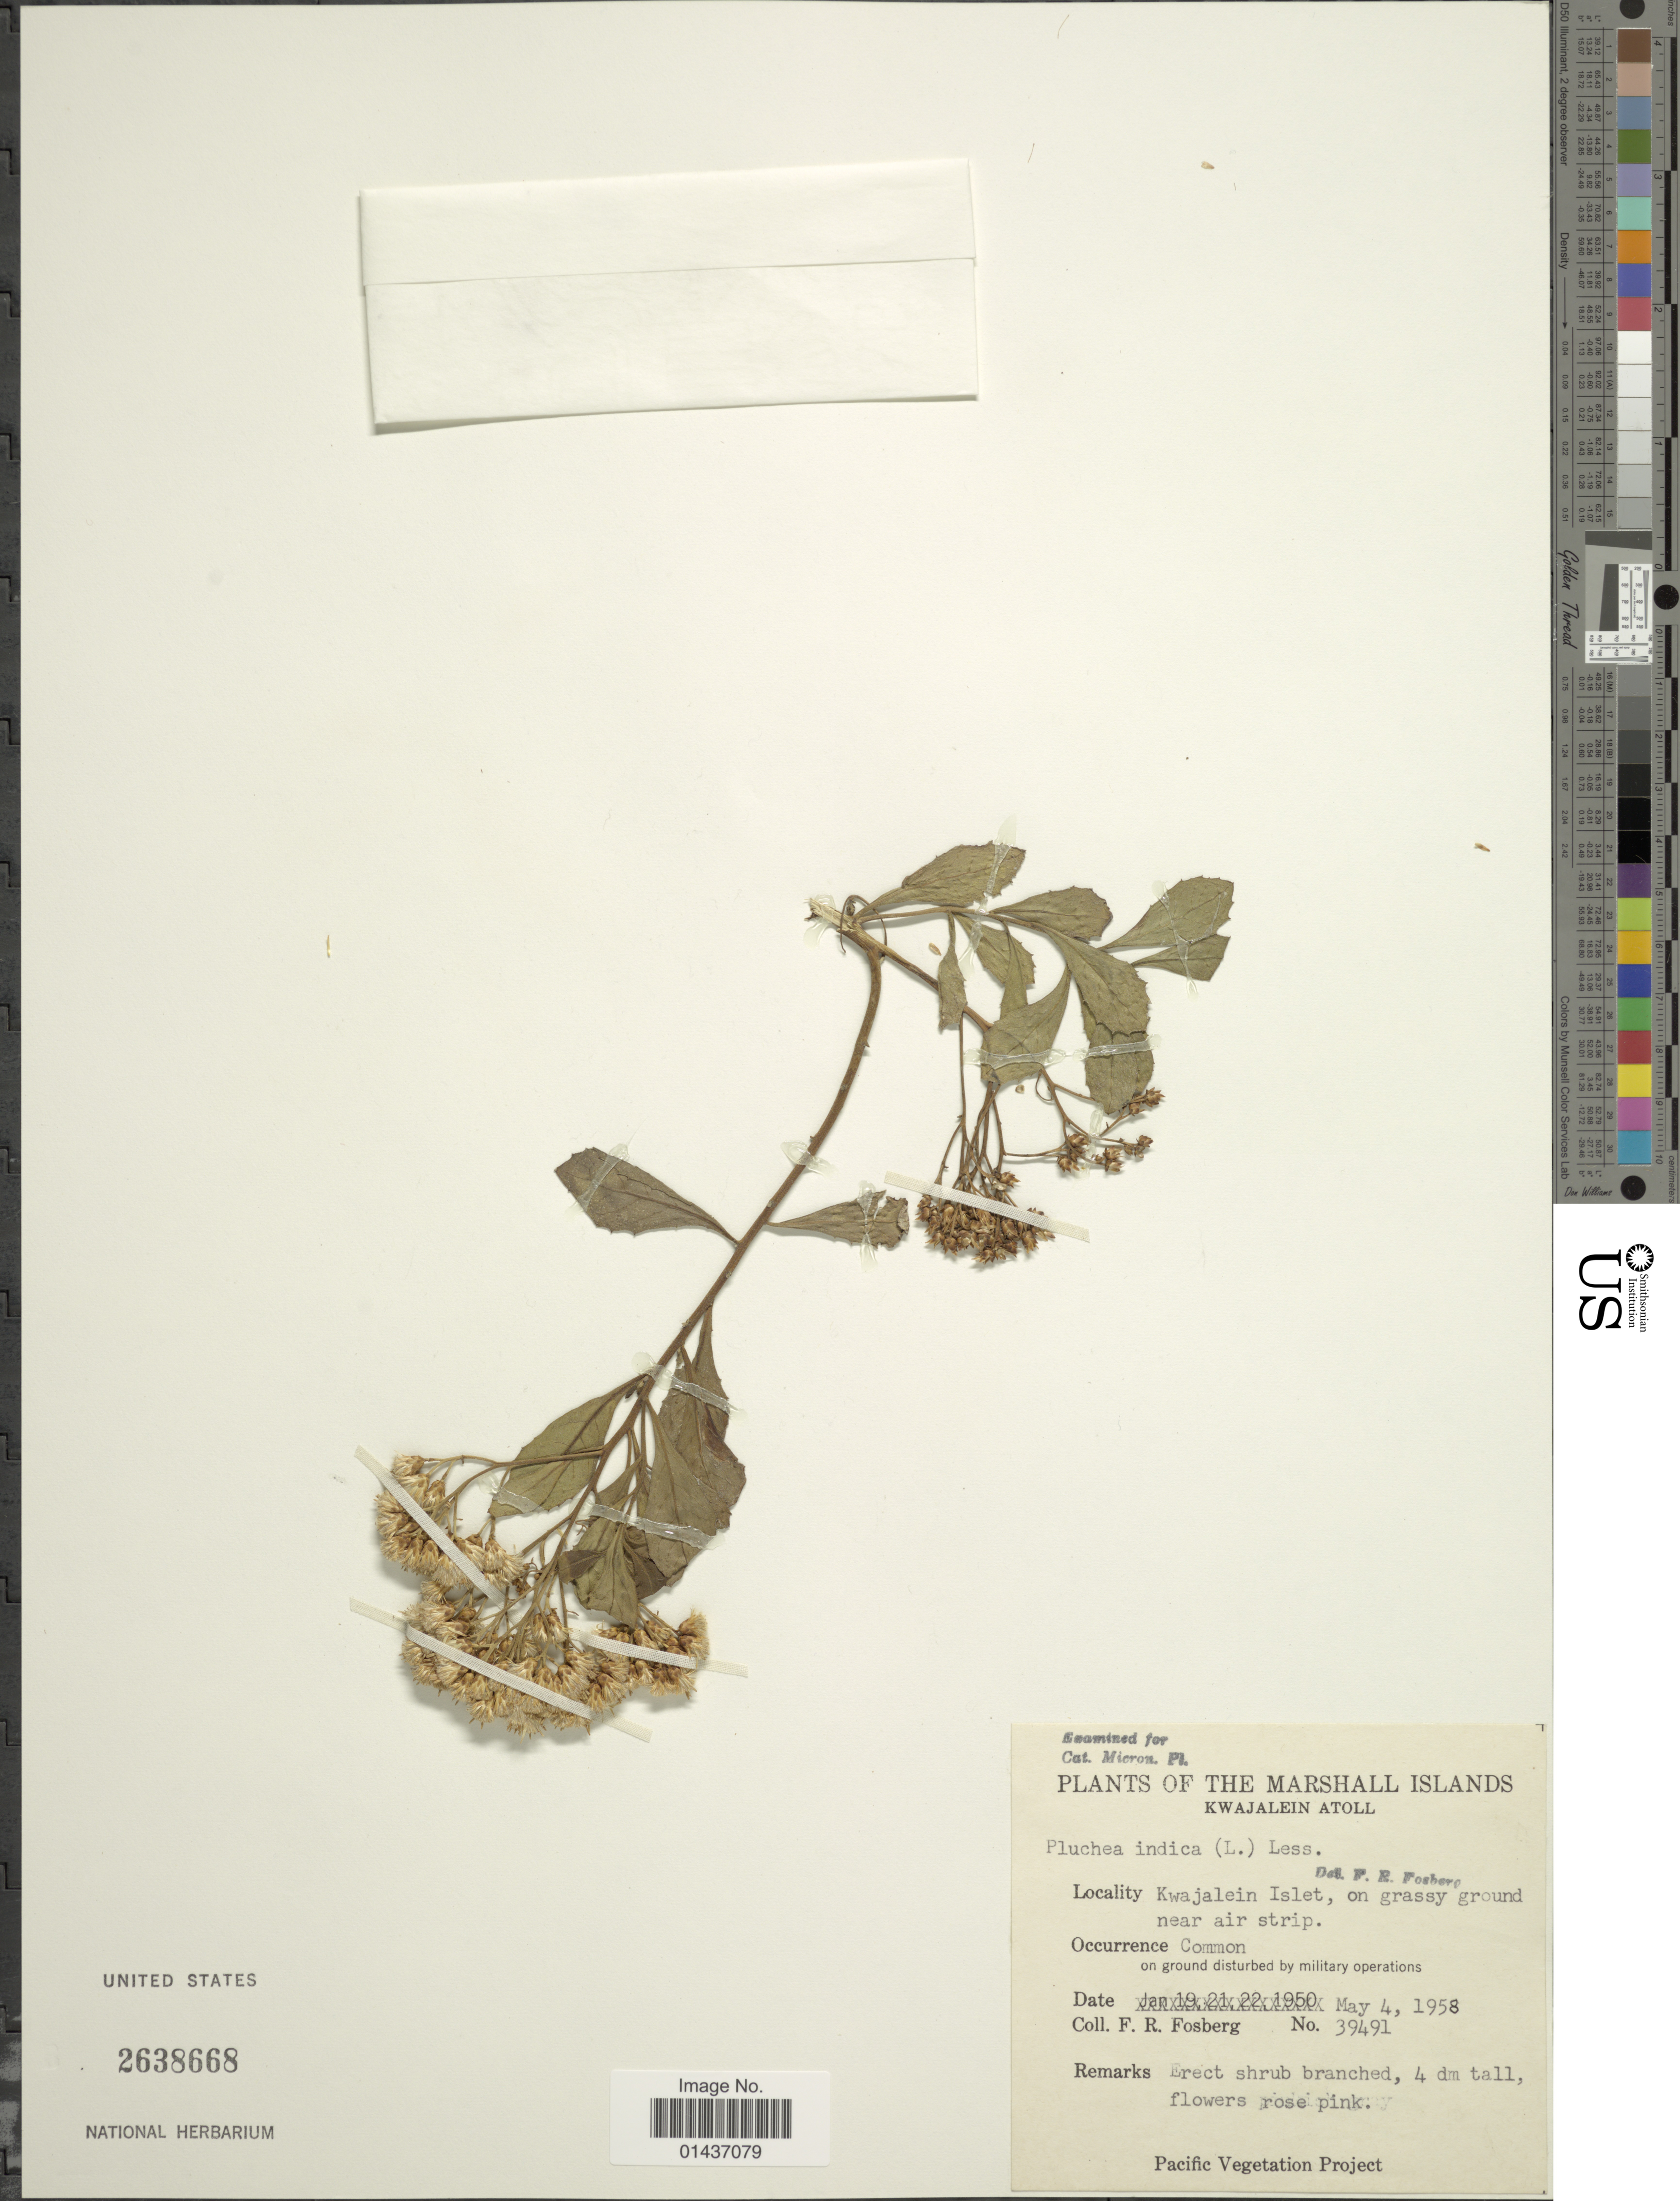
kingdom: Plantae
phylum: Tracheophyta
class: Magnoliopsida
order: Asterales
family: Asteraceae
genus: Pluchea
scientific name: Pluchea indica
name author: (L.) Less.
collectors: F. R. Fosberg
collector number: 39491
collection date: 1958-05-04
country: Marshall Islands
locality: Kwajalein Atoll, Kwajalein Islet, near airstrip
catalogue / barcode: US 2638668